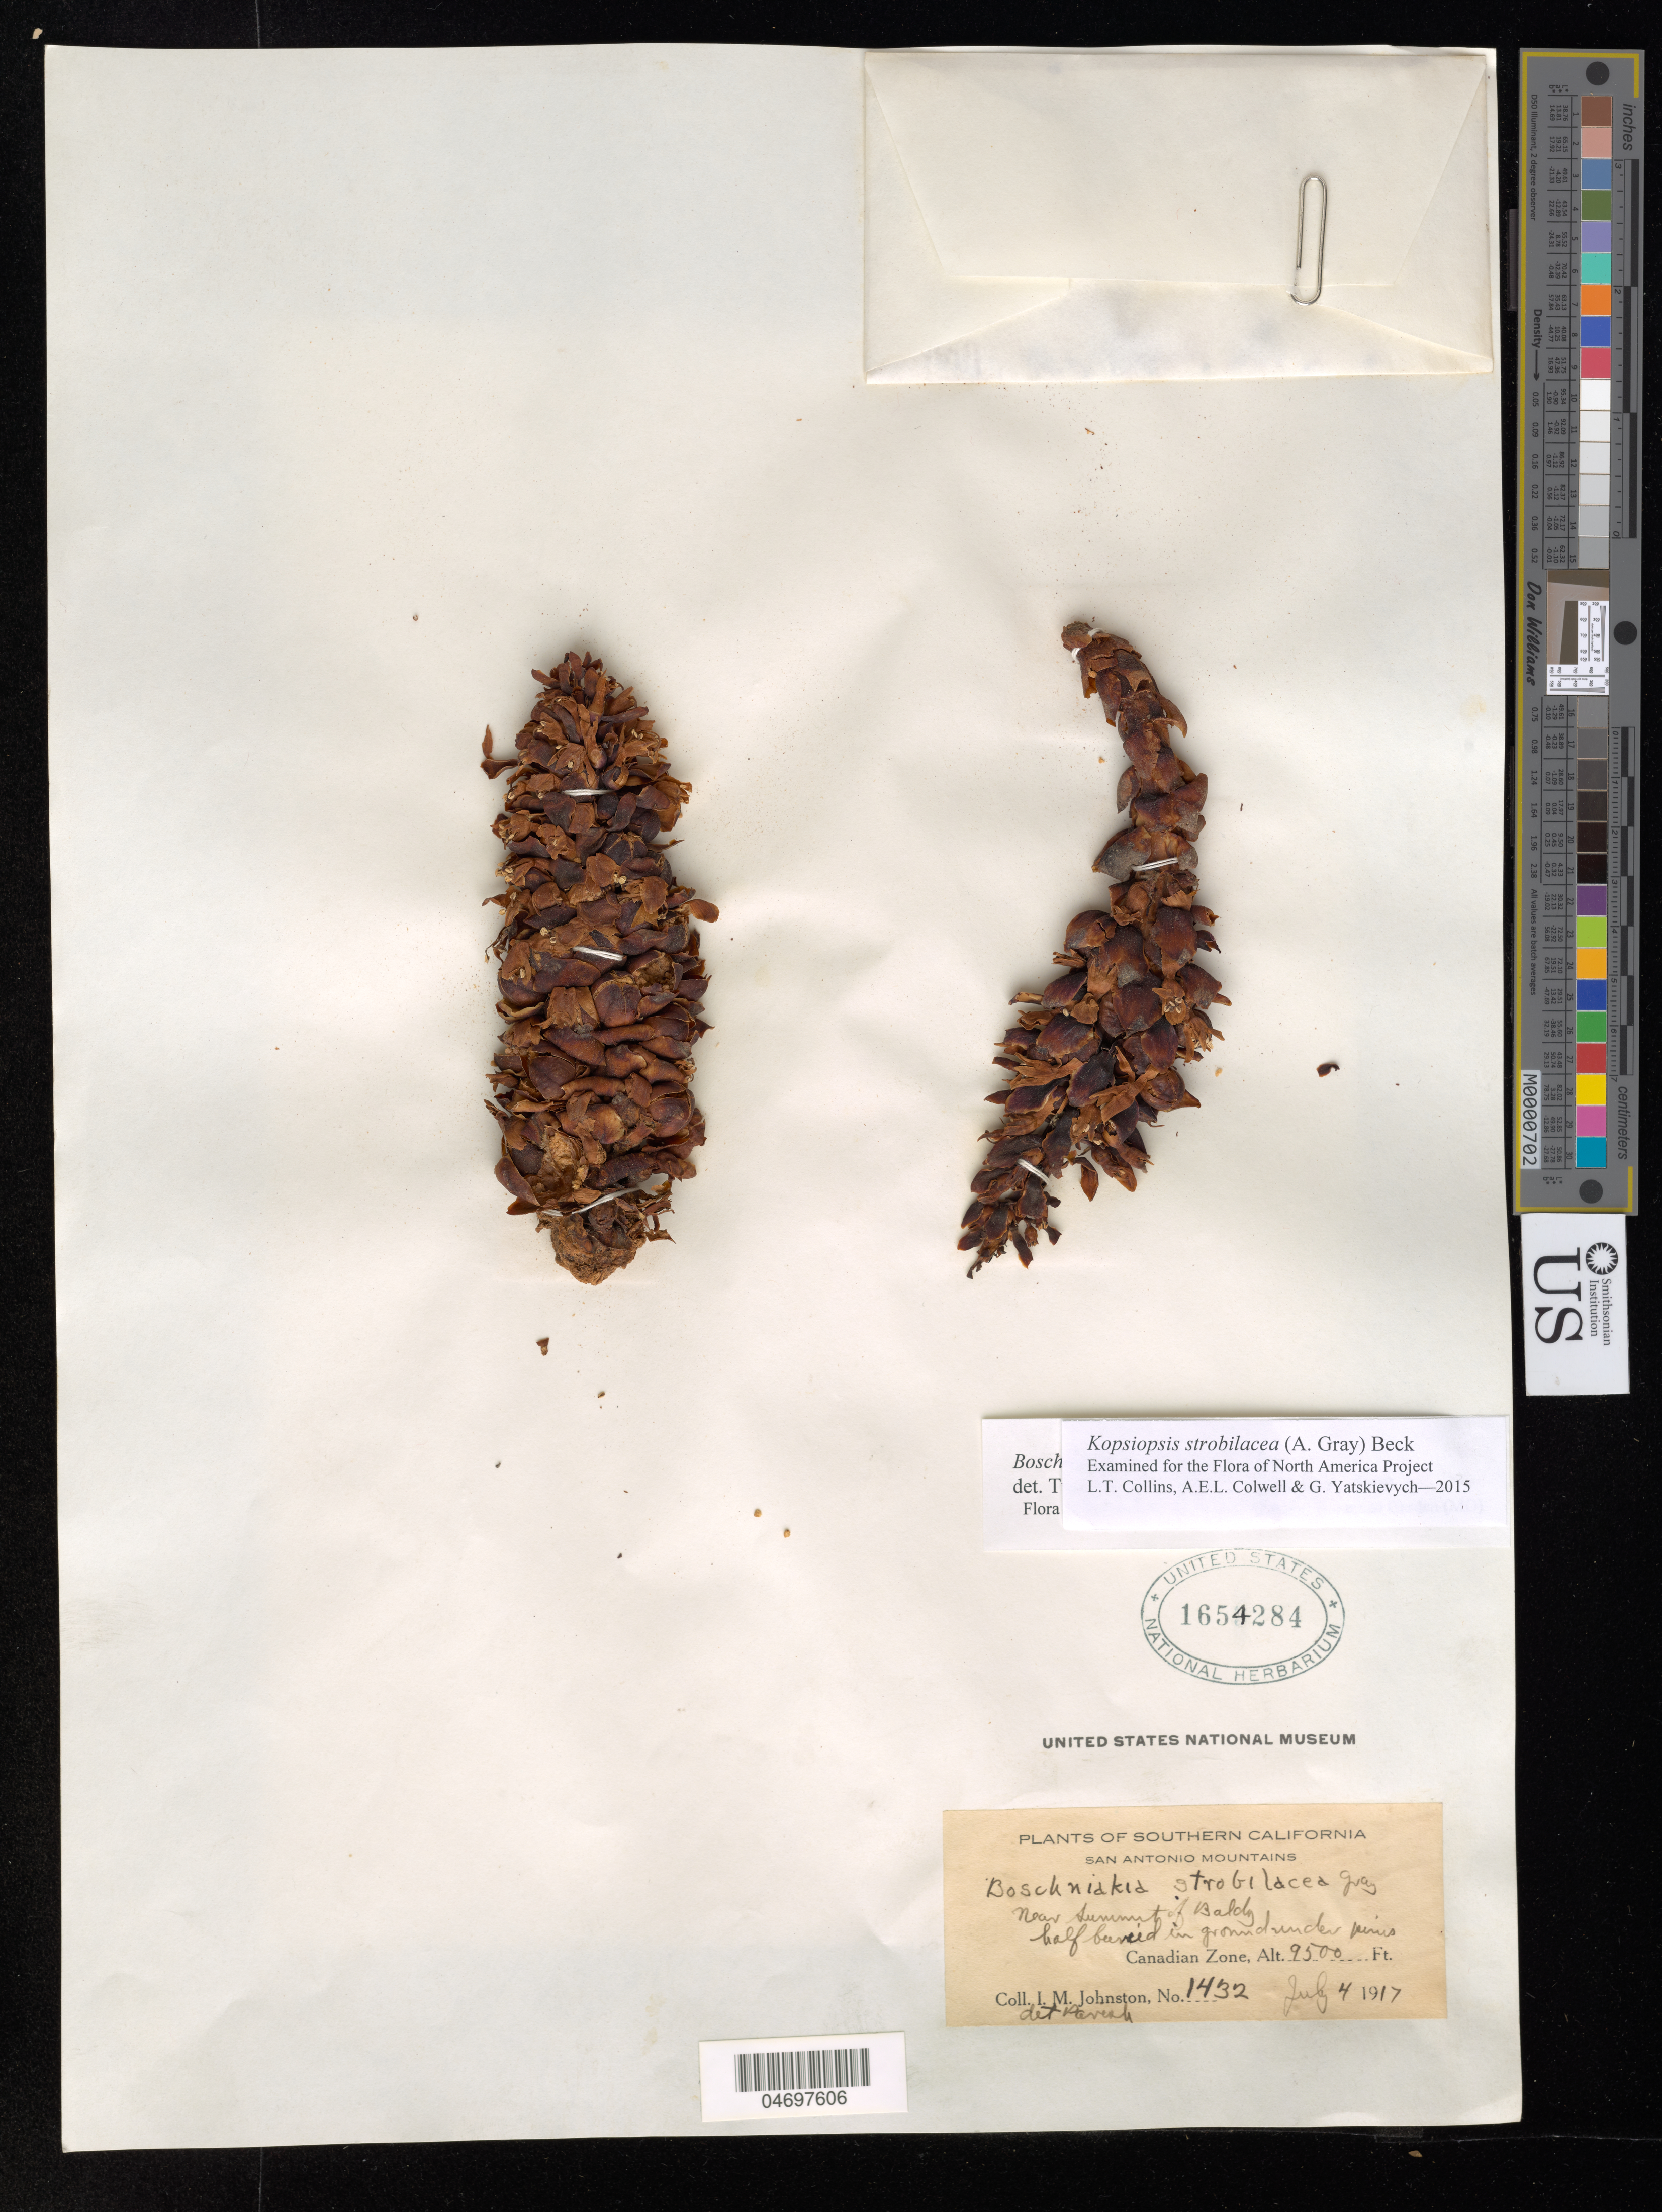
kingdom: Plantae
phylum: Tracheophyta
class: Magnoliopsida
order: Lamiales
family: Orobanchaceae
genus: Kopsiopsis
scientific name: Kopsiopsis strobilacea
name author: (A. Gray) Beck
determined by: Collins, L. T.; Colwell, A. E.; Yatskievych, G. A.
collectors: I.M. Johnston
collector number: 1432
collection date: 1917-07-04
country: United States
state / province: California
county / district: Los Angeles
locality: Southern California. San Antonio Mountains. Near summit of Baldy (Canadian Zone)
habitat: Half buried in ground under pinus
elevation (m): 2896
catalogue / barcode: US 1654284